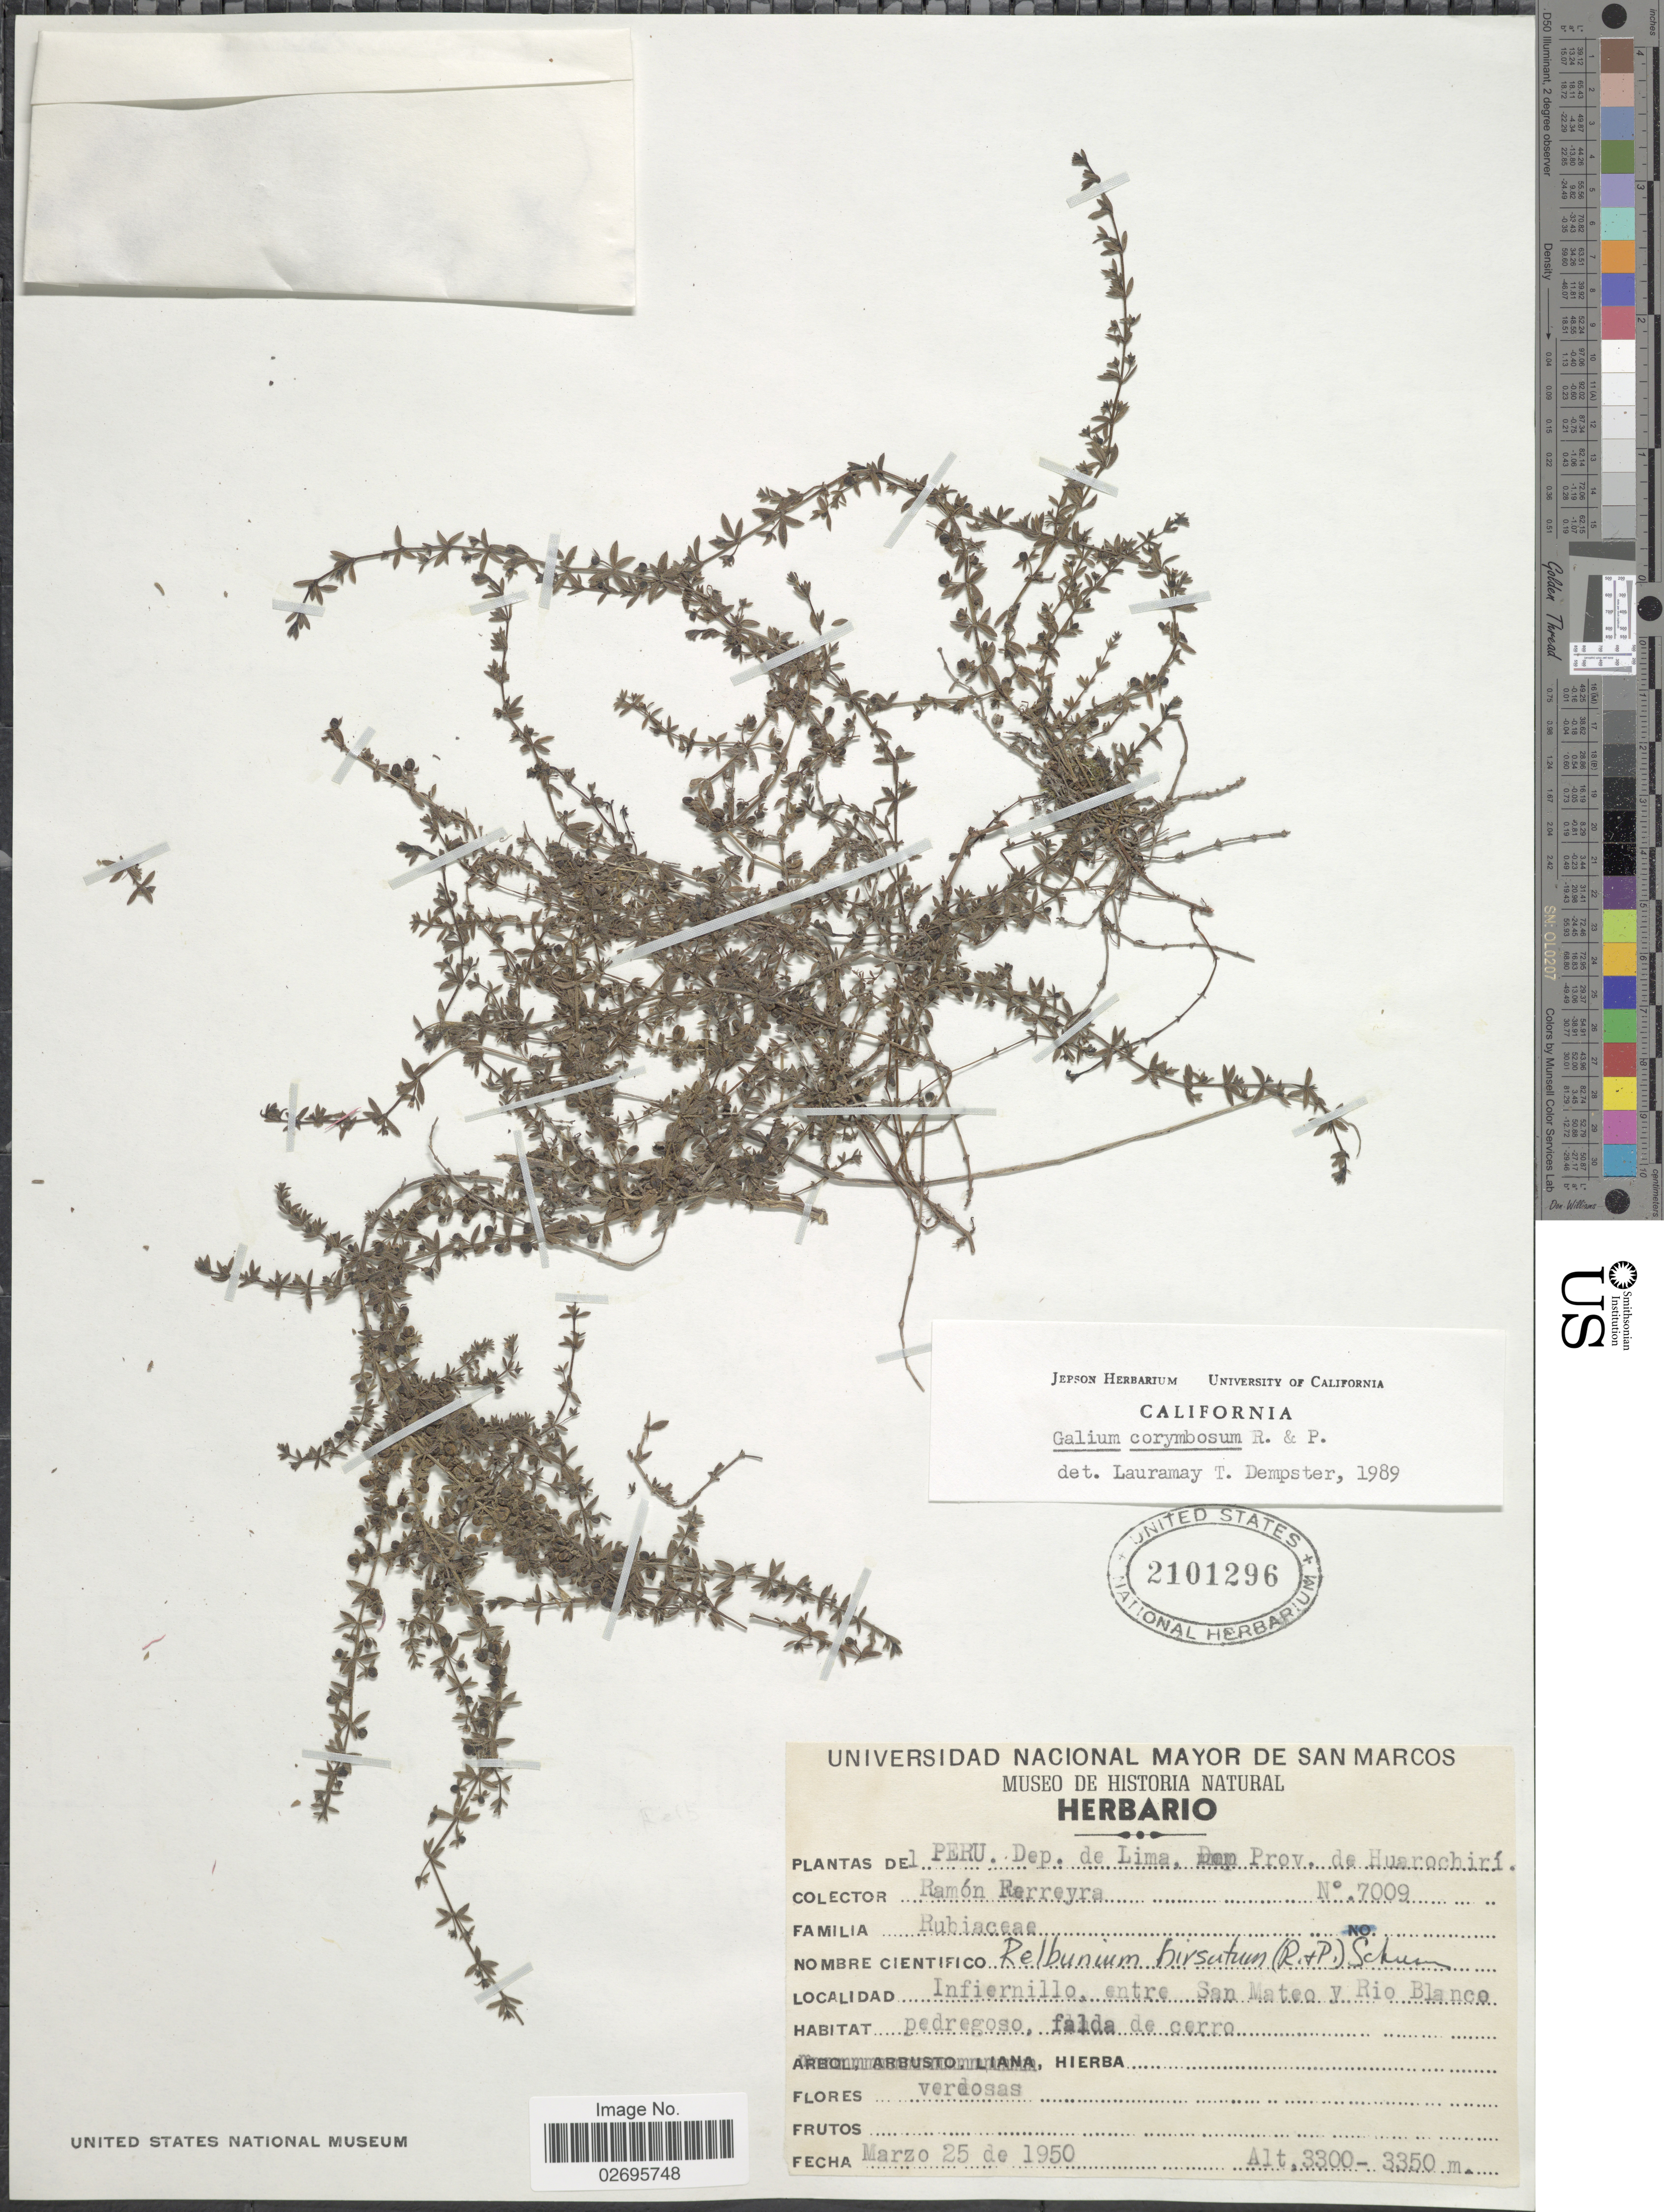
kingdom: Plantae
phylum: Tracheophyta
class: Magnoliopsida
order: Gentianales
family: Rubiaceae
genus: Galium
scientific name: Galium corymbosum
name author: Ruiz & Pav.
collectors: R. A. Ferreyra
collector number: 7009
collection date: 1950-03-25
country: Peru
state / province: Lima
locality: Dep. de Lima, Prov. de Huarochiri, Infiernillo, entre San Mateo y Rio Blanco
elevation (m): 3300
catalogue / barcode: US 2101296